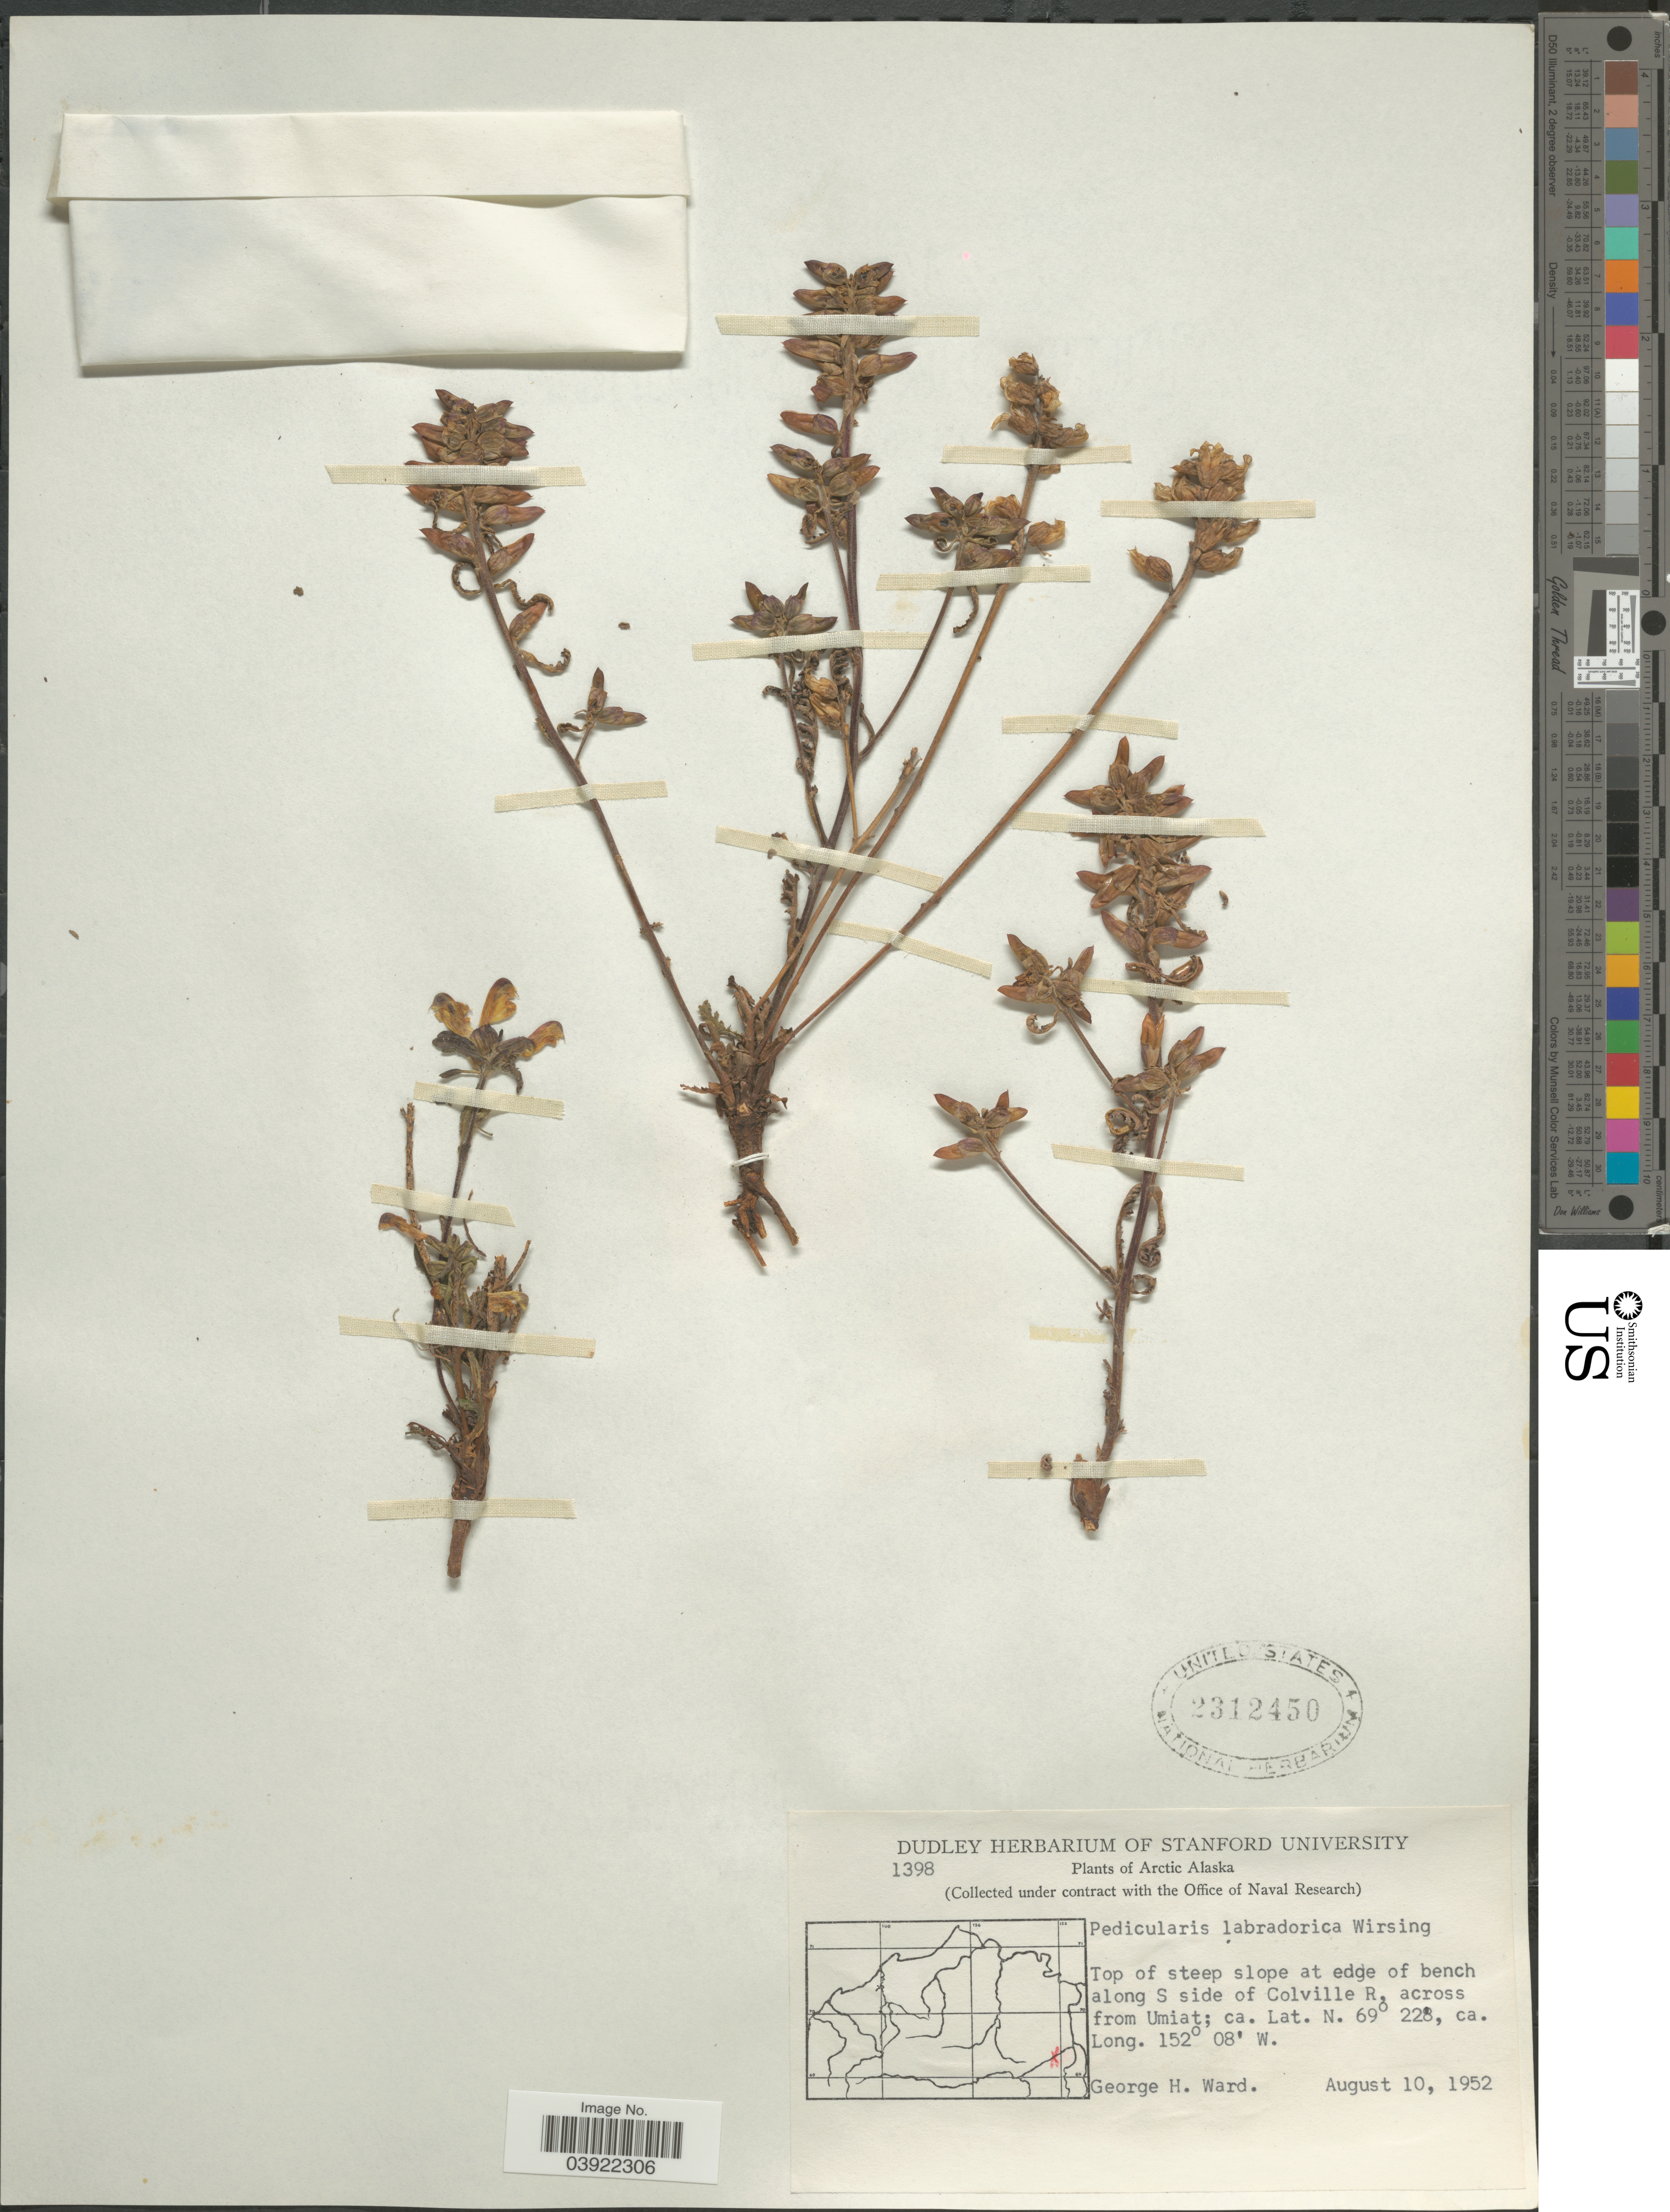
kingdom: Plantae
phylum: Tracheophyta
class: Magnoliopsida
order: Lamiales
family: Orobanchaceae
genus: Pedicularis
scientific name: Pedicularis labradorica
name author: Wirsing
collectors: G. H. Ward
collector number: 1398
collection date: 1952-08-10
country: United States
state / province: Alaska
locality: Arctic Alaska. Top of steep slope at edge of bench along S side of Colville R, across from Umiat.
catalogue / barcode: US 2312450